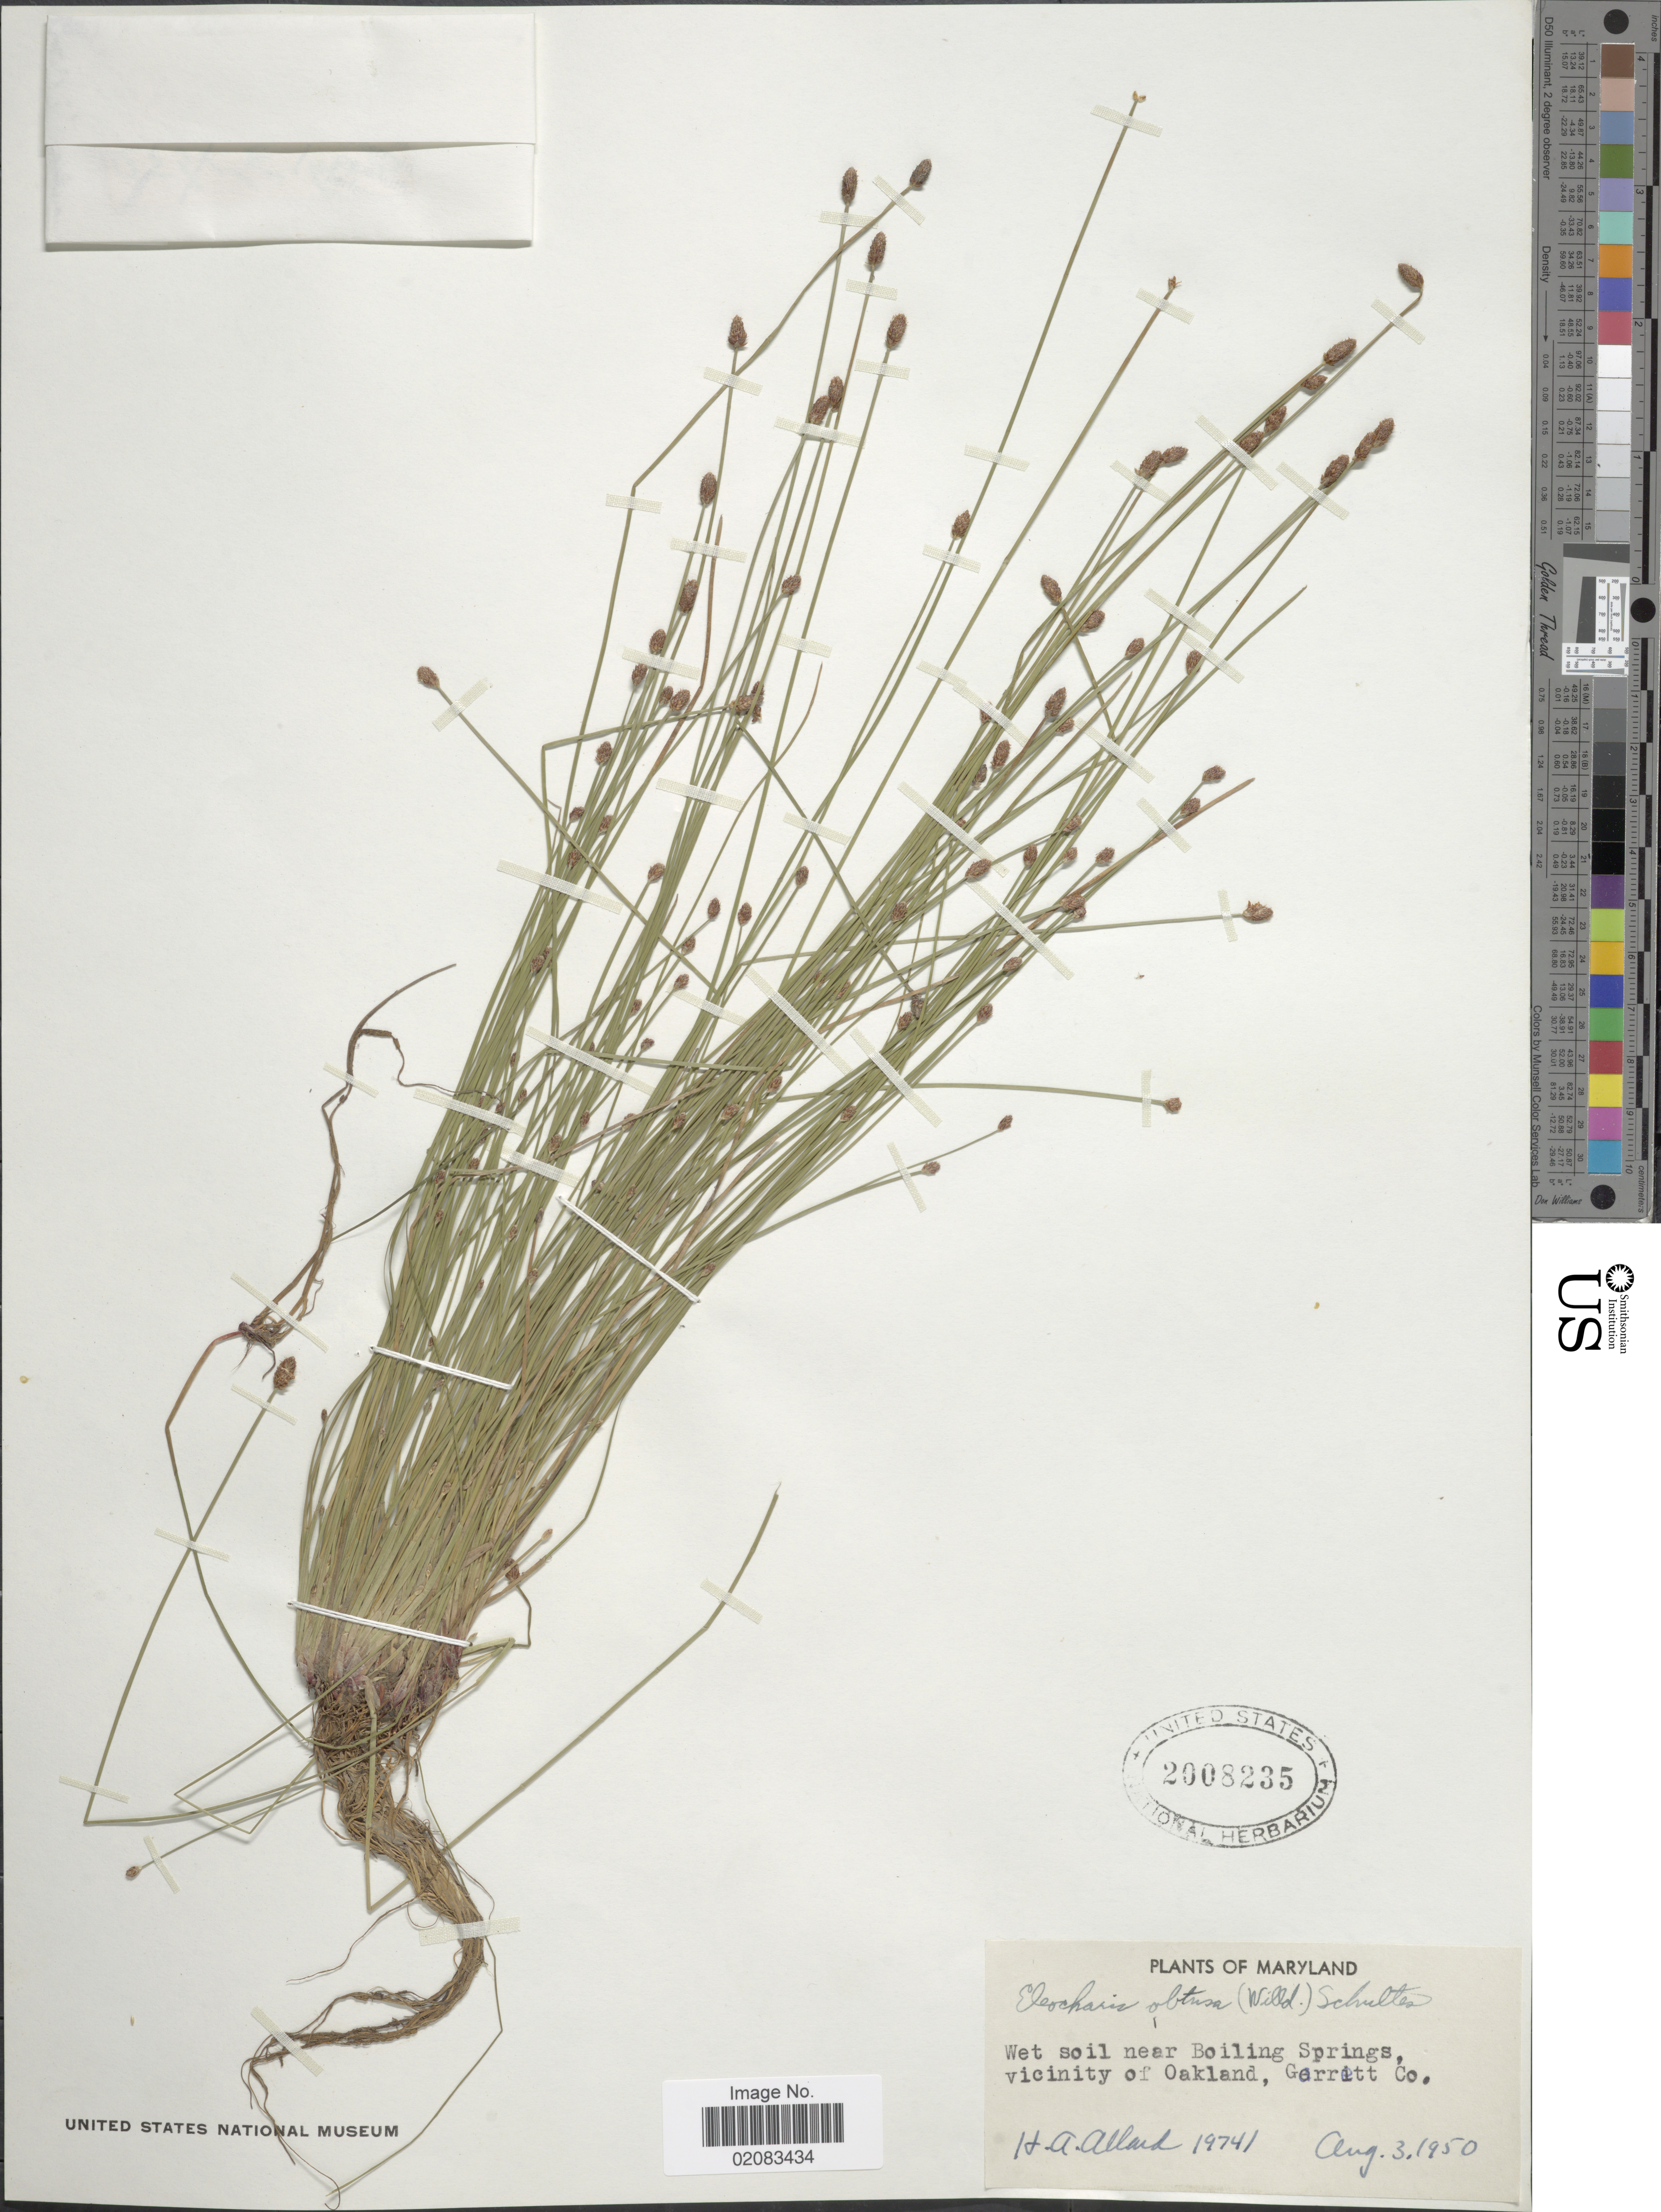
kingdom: Plantae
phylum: Tracheophyta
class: Liliopsida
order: Poales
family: Cyperaceae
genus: Eleocharis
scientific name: Eleocharis obtusa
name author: (Willd.) Schult.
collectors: H. A. Allard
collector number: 19741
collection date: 1950-08-03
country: United States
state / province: Maryland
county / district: Garrett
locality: Wet soil near Boiling Springs, vicinity of Oakland, Garrett Co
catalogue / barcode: US 2008235